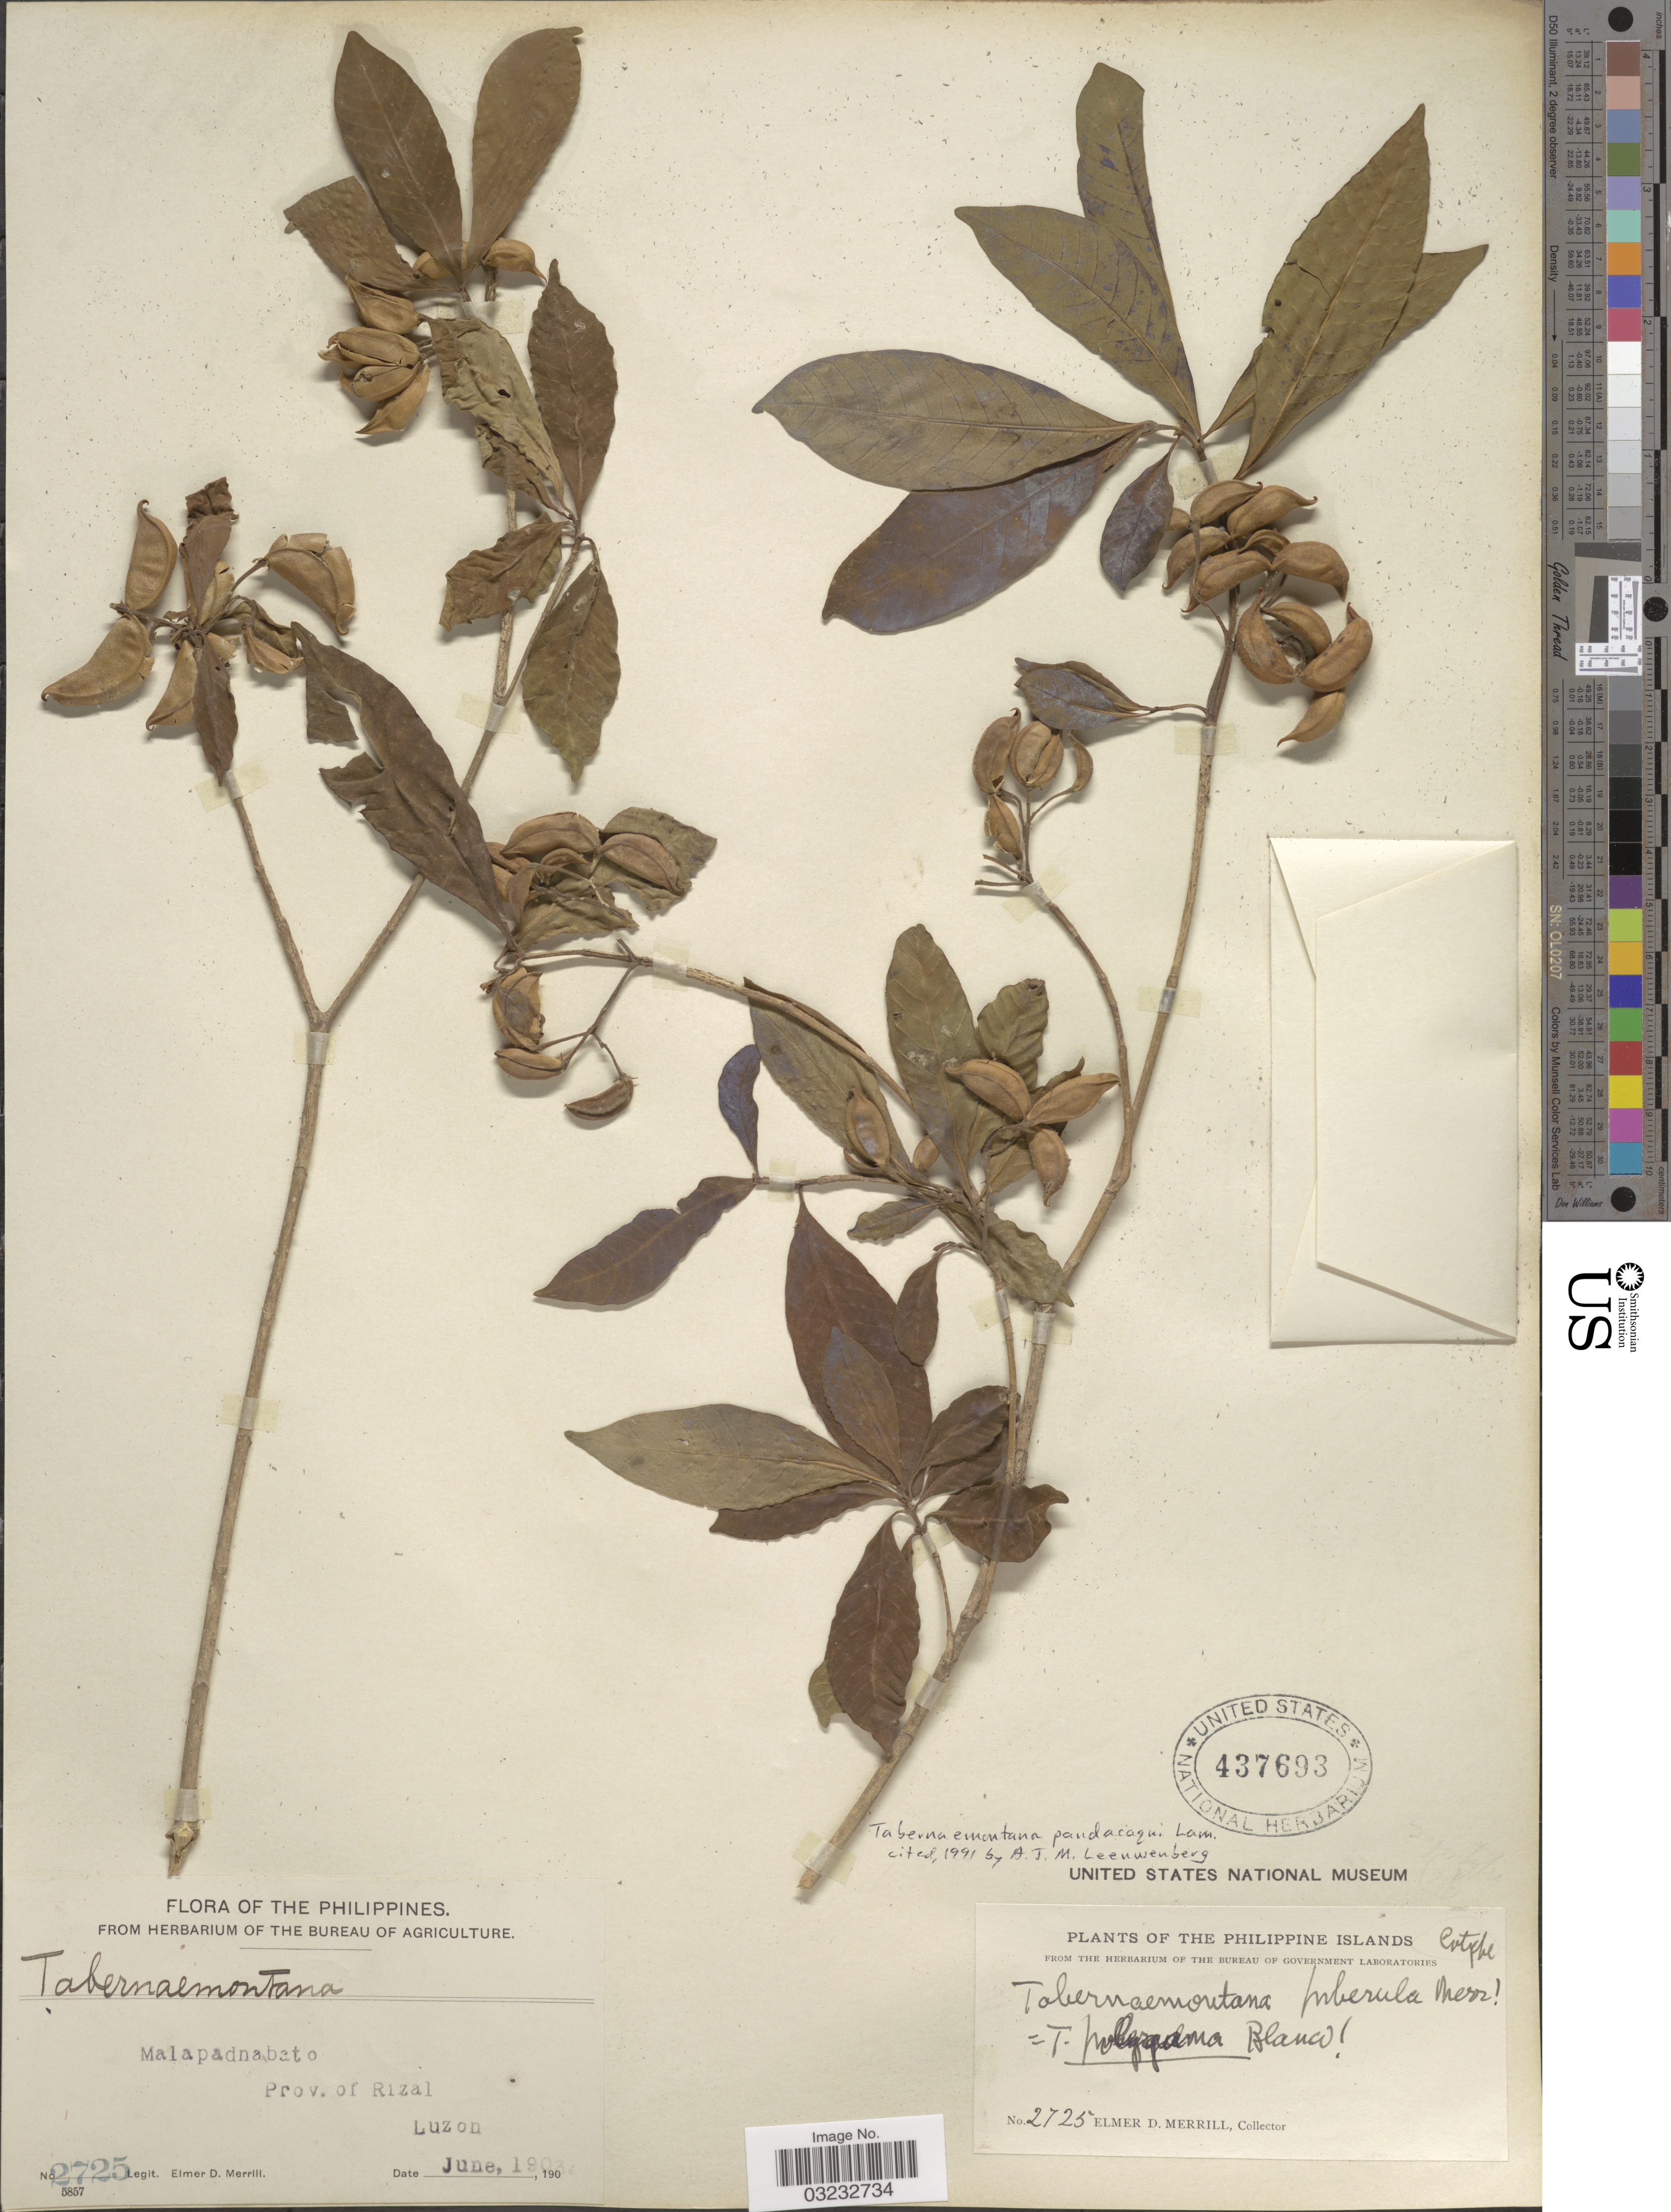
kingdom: Plantae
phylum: Tracheophyta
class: Magnoliopsida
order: Gentianales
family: Apocynaceae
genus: Tabernaemontana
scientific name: Tabernaemontana pandacaqui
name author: Poir.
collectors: E. D. Merrill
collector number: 2725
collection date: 1903-06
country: Philippines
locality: Malapadnabato. Prov. of Rizal. Luzon. Philippine Islands.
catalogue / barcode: US 437693